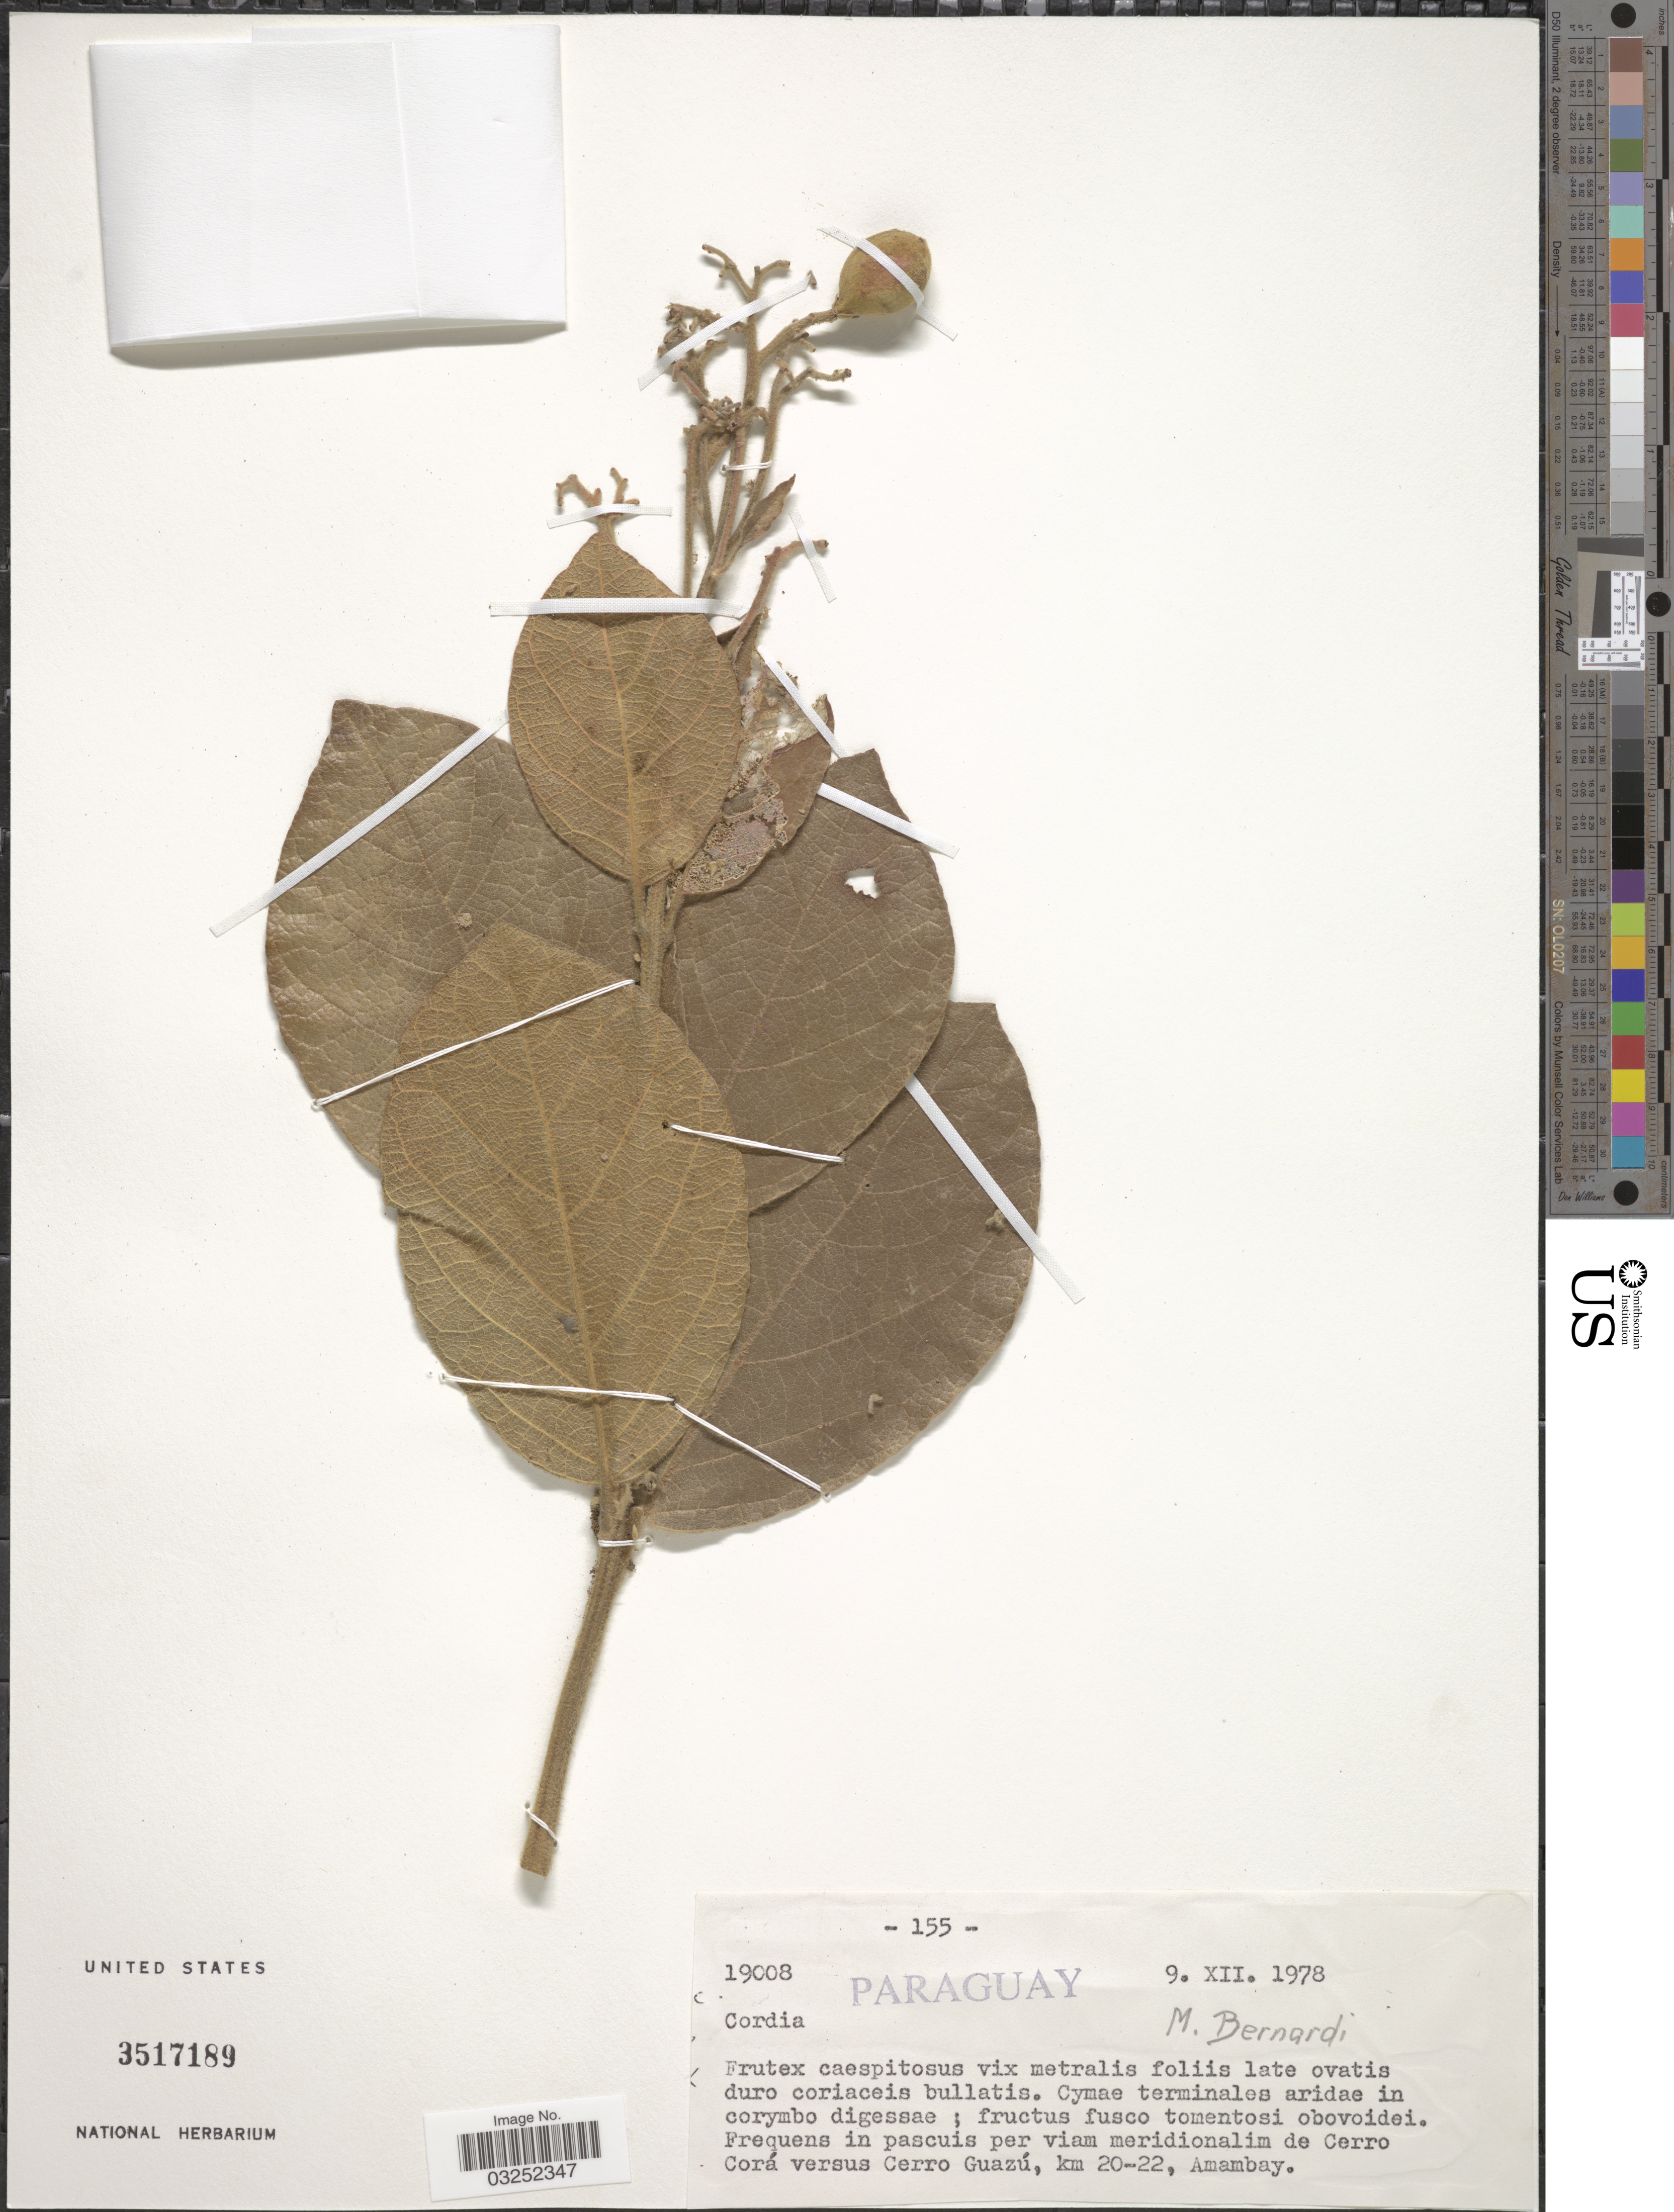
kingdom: Plantae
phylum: Tracheophyta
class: Magnoliopsida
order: Gentianales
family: Apocynaceae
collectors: M. Bernardi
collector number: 19008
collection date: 1978-12-09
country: Paraguay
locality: Frequens in pascuis per viam meridionalim de Cerro Corá versus Cerro Guazú, km 20-22, Amambay.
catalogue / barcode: US 3517189